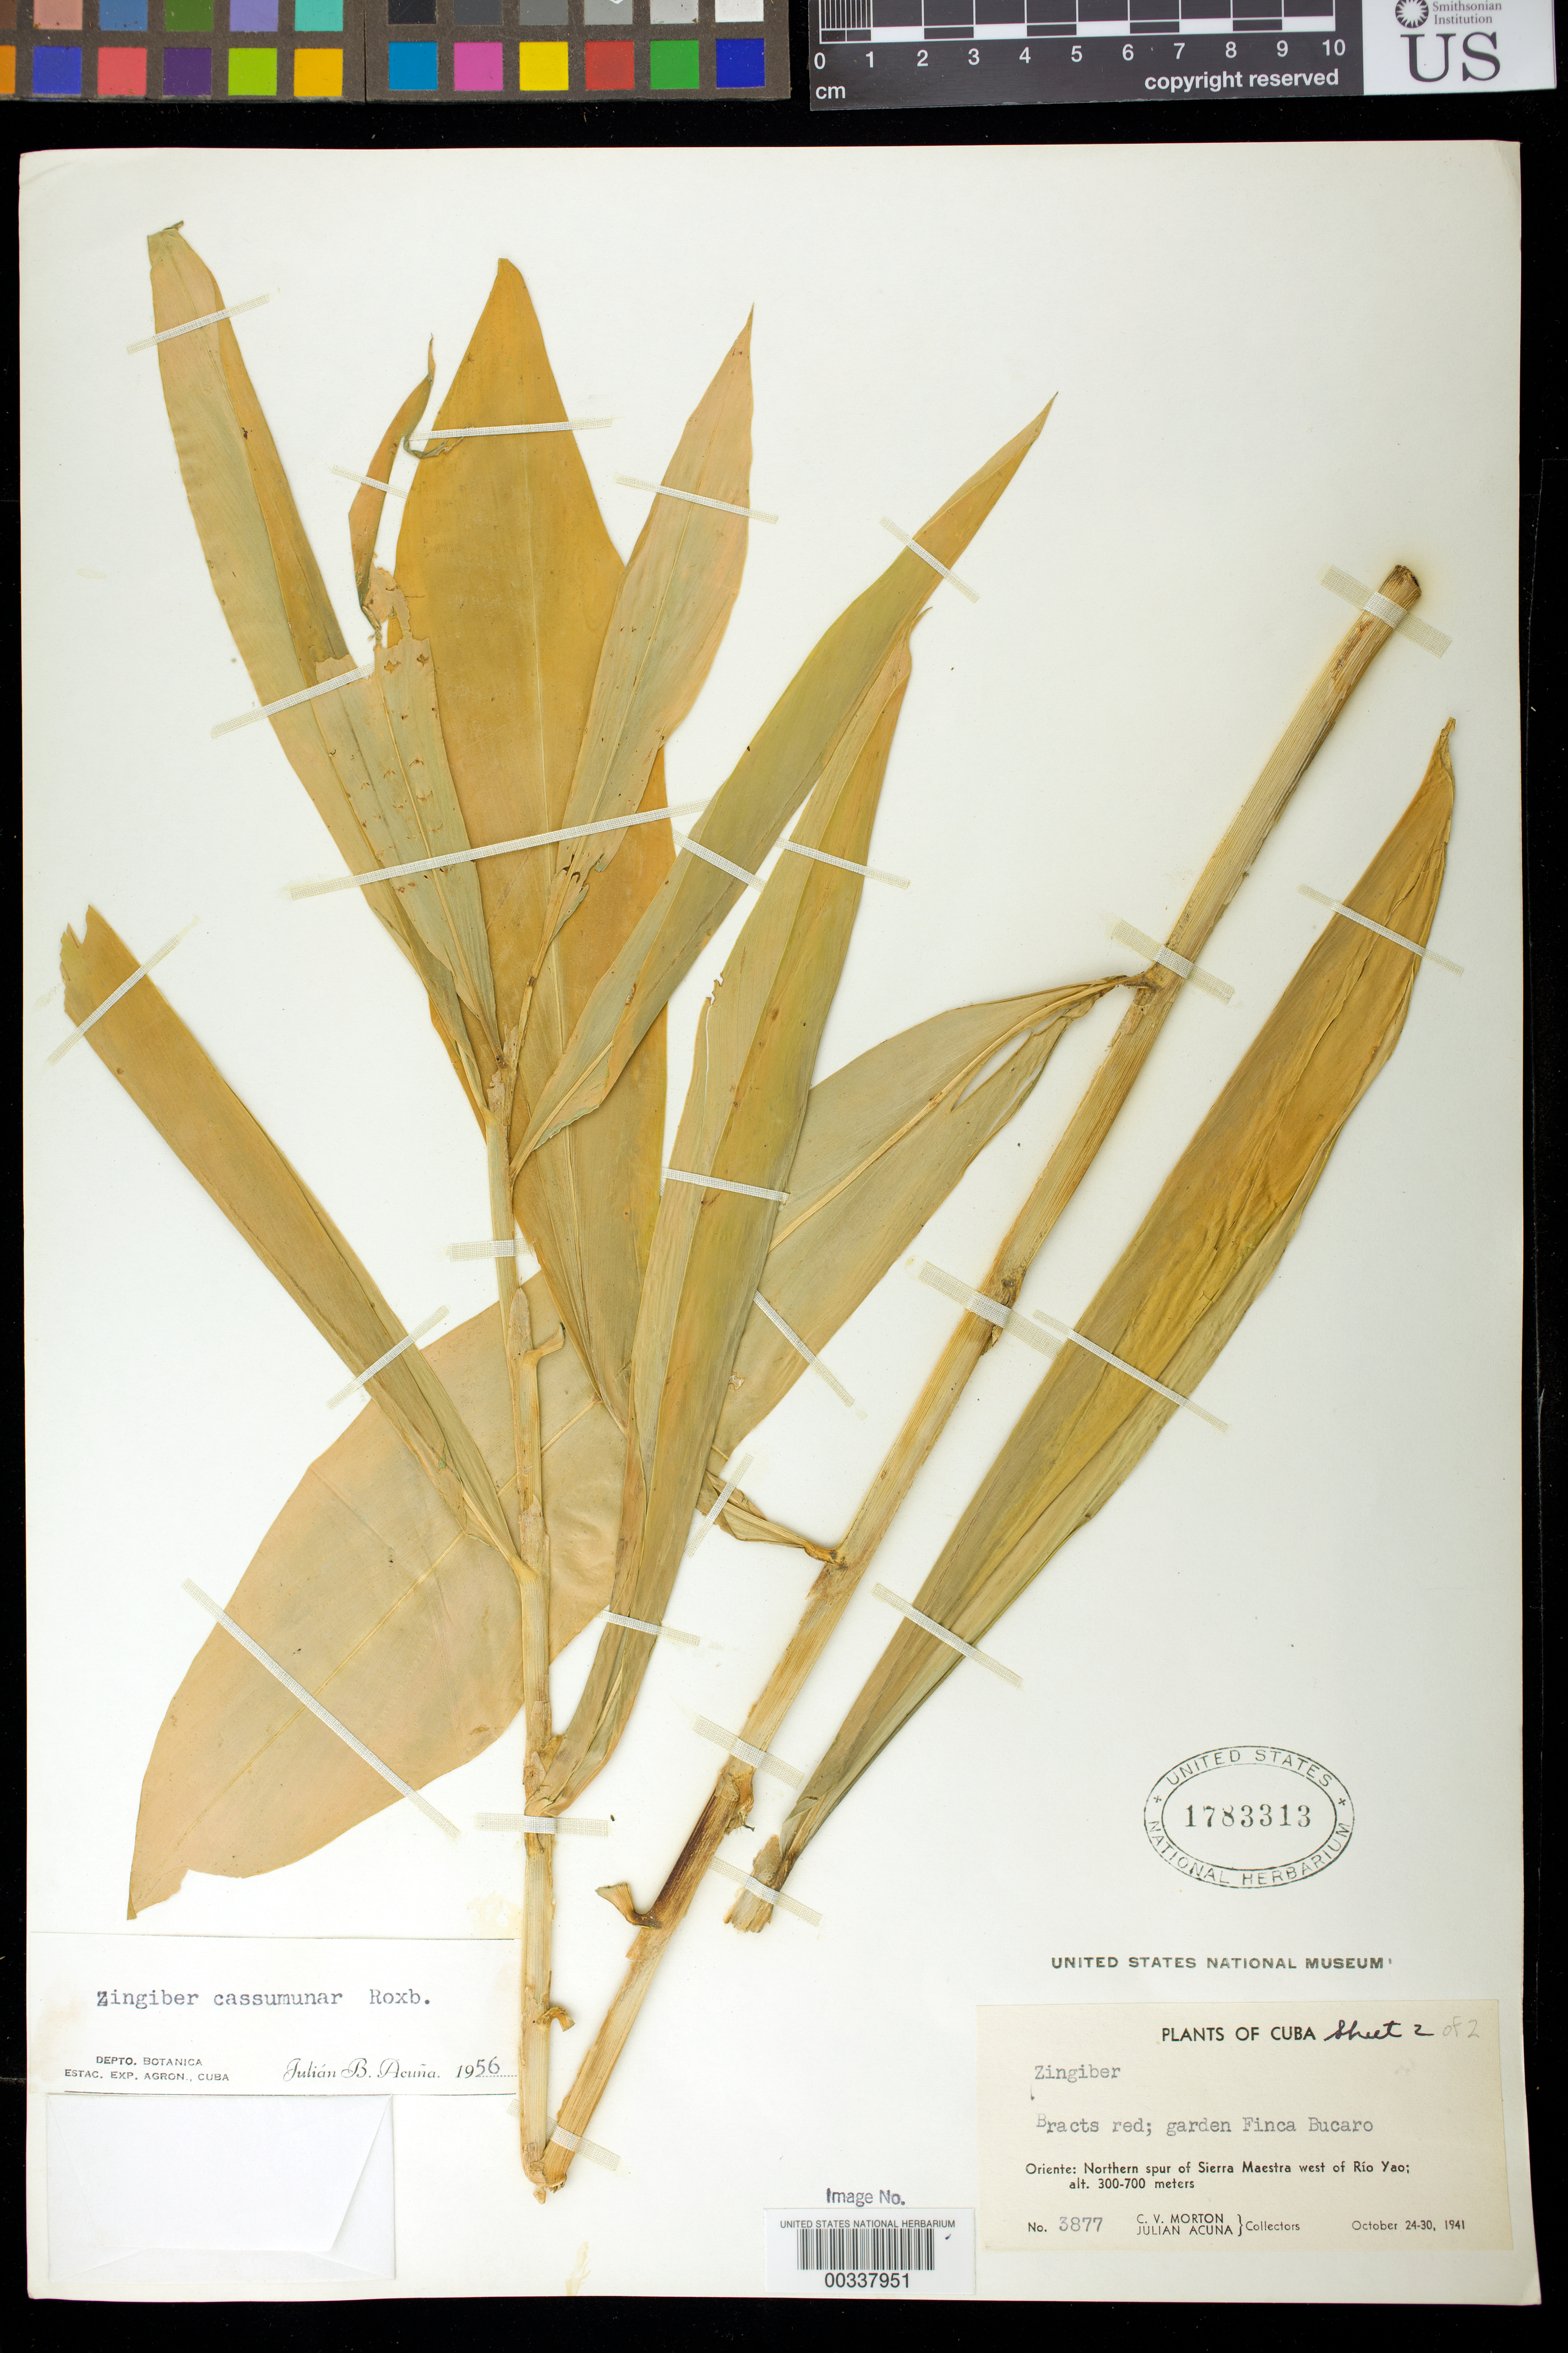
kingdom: Plantae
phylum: Tracheophyta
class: Liliopsida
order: Zingiberales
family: Zingiberaceae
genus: Zingiber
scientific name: Zingiber cassumunar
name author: Roxb.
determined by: Acuña, J. B.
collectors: C. V. Morton & J. B. Acuña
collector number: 3877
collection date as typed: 24 Oct 1941 to 30 Oct 1941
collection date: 1941-10-24/1941-10-30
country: Cuba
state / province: Oriente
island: Greater Antilles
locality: Garden finca bucaro, northern spur of sierra maestra w of rio yao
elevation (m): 300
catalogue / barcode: US 1783313